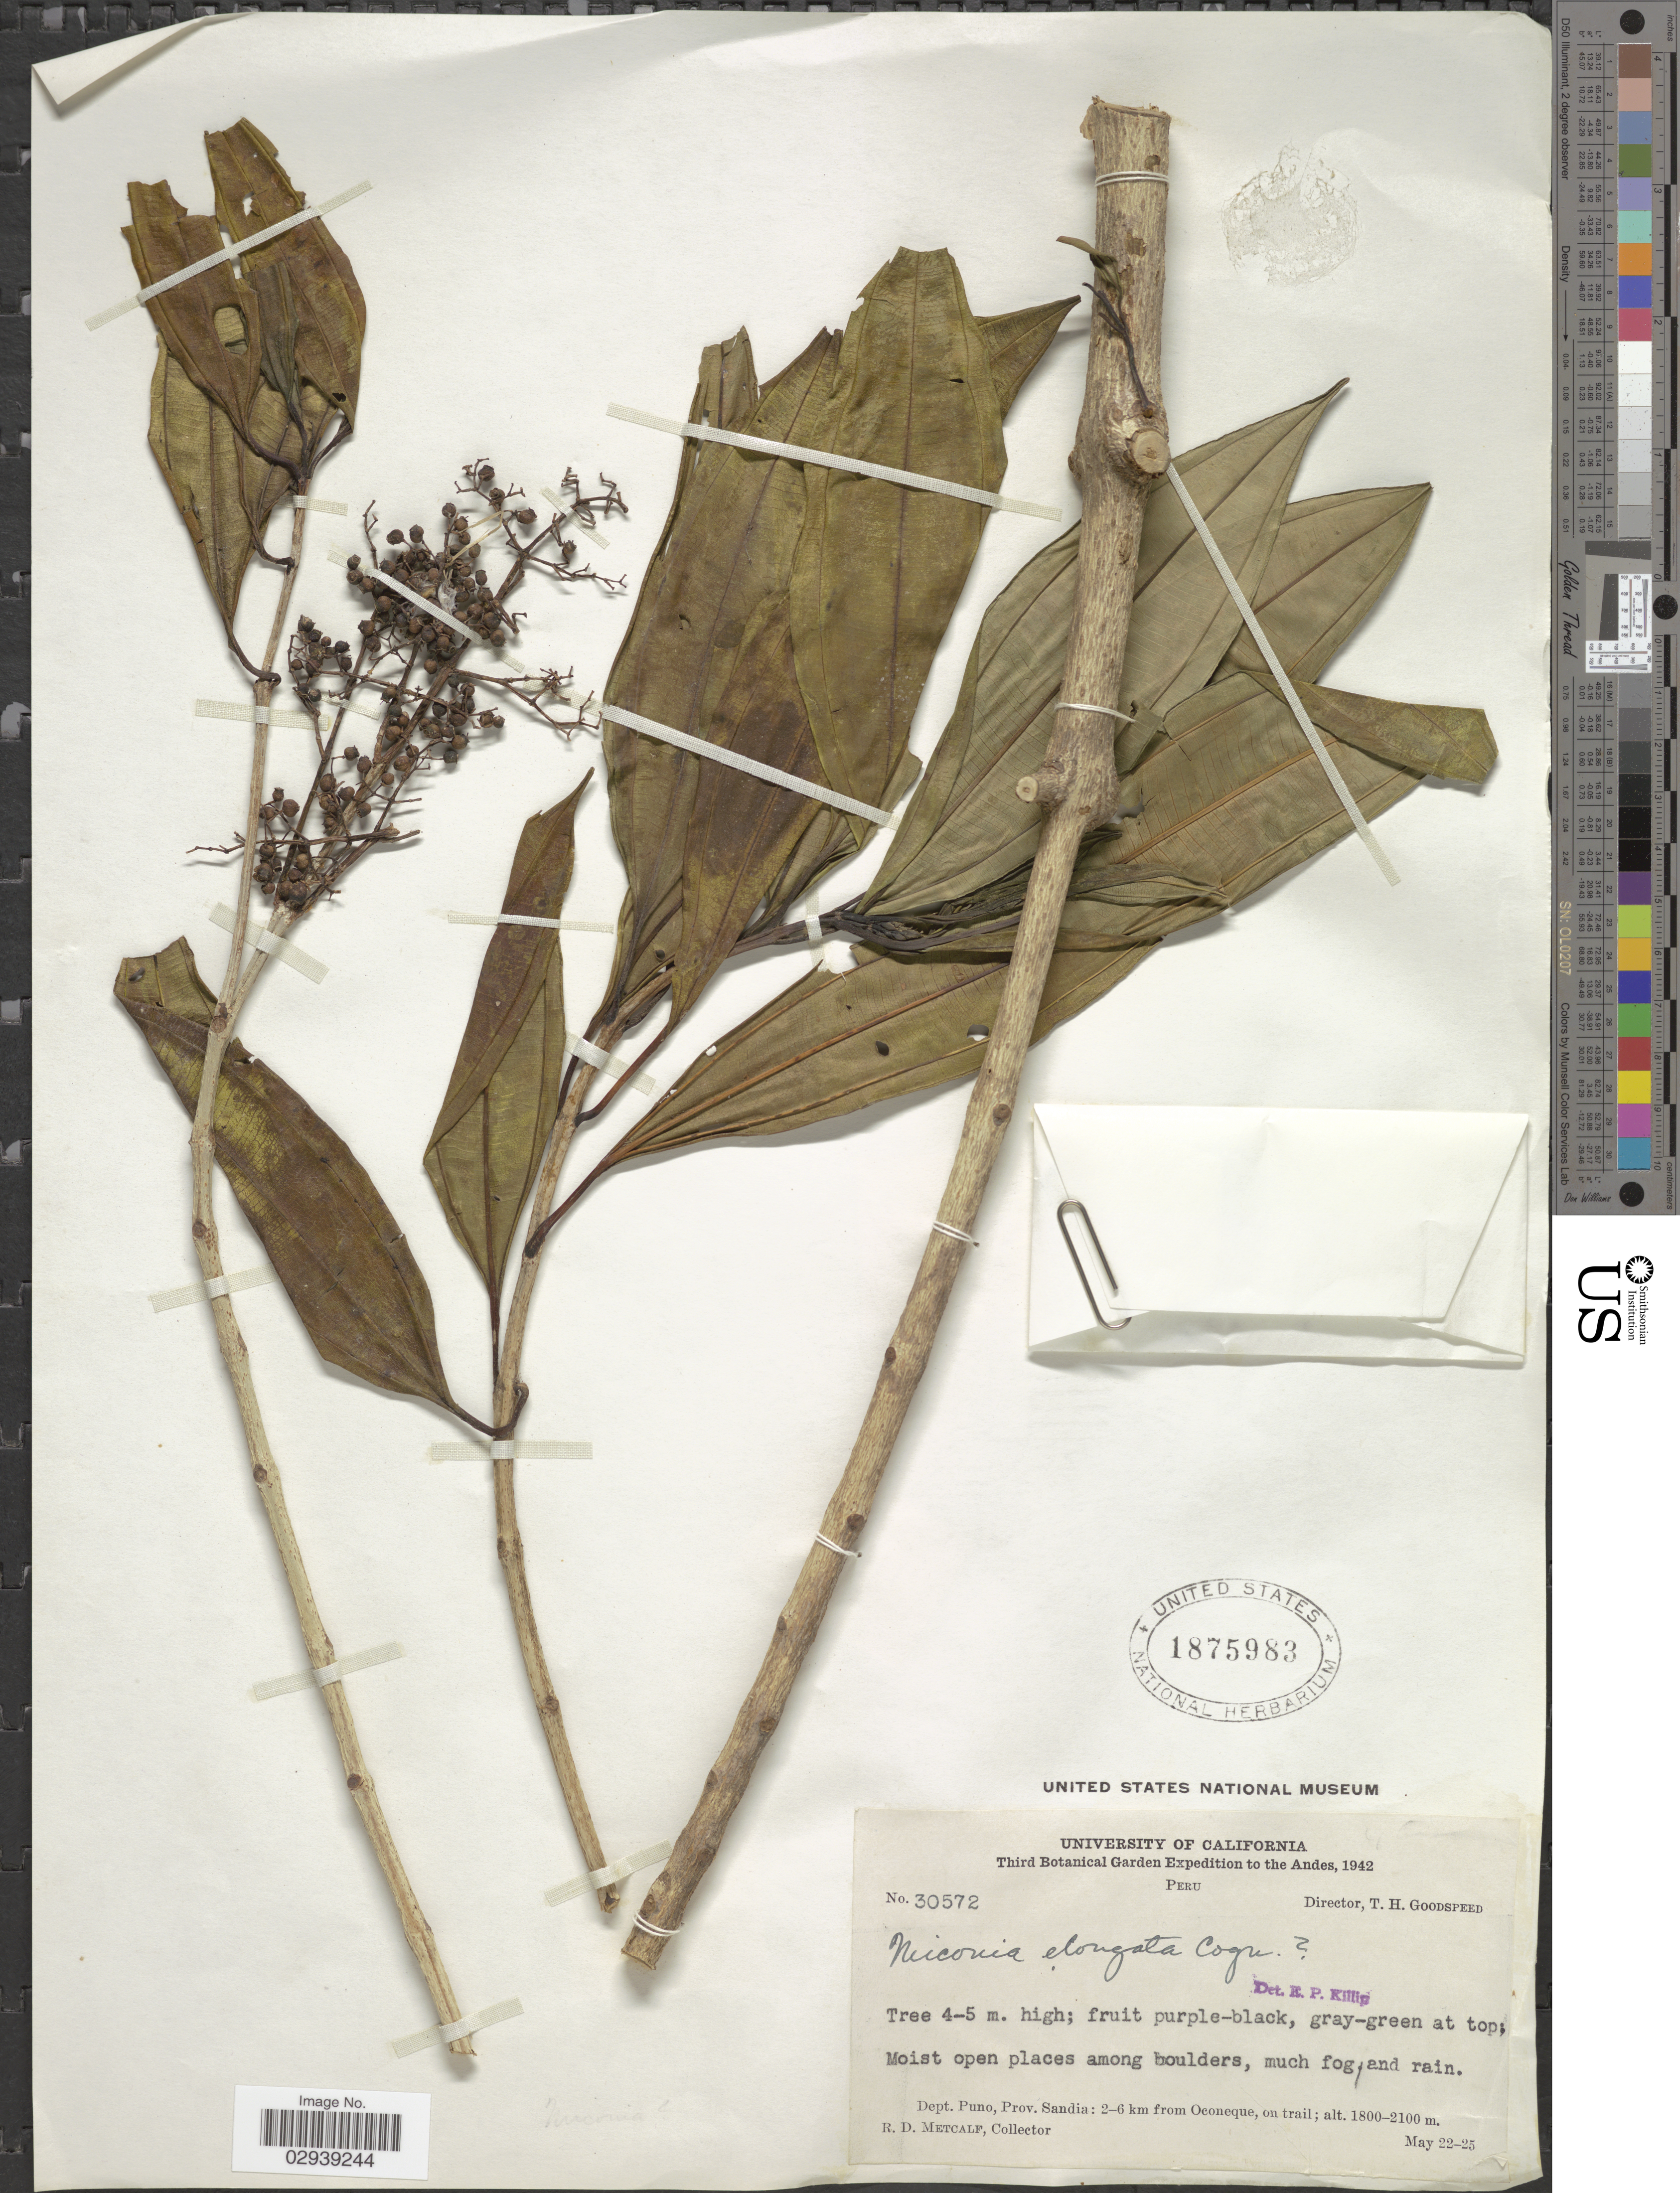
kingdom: Plantae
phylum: Tracheophyta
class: Magnoliopsida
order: Myrtales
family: Melastomataceae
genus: Miconia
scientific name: Miconia elongata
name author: Cogn.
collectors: R. D. Metcalf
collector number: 30572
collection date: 1942-05-22/1942-05-25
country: Peru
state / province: Puno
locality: Andes. Dept. Puno, Prov. Sandia: 2-6 km from Oconeque, on trail.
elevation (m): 1800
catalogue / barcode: US 1875983